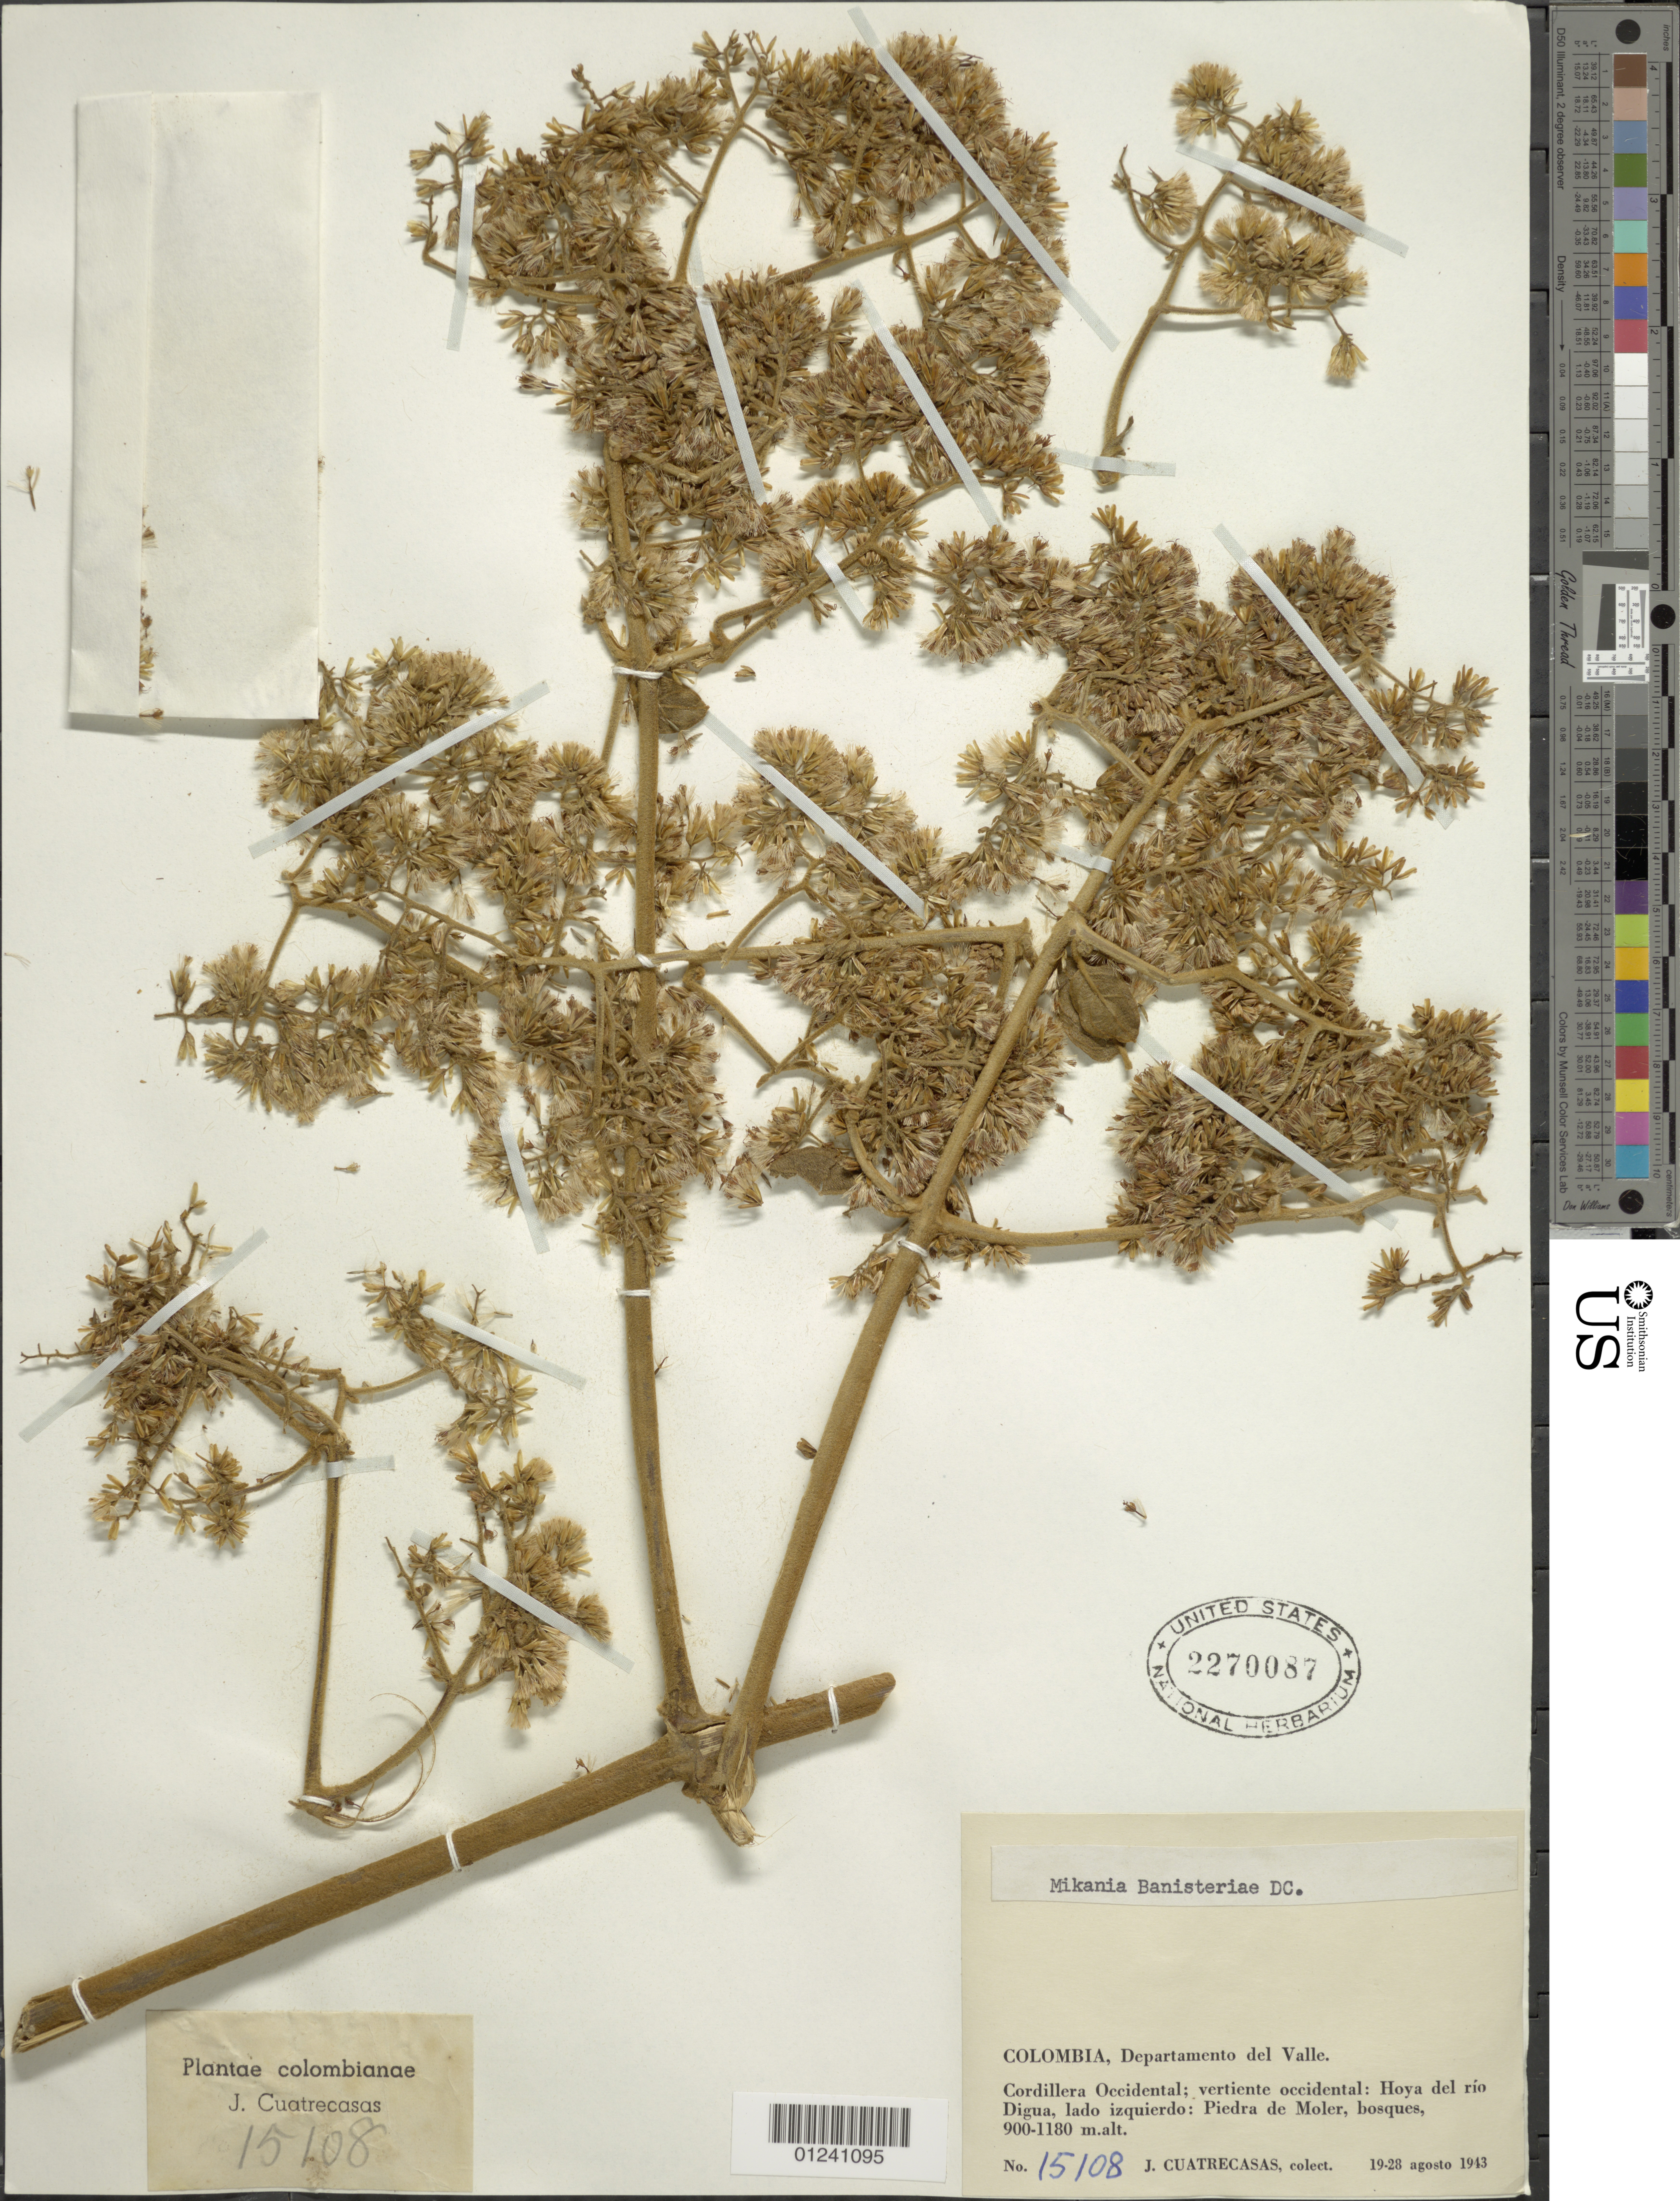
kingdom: Plantae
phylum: Tracheophyta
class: Magnoliopsida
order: Asterales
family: Asteraceae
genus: Mikania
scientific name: Mikania banisteriae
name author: DC.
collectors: J. Cuatrecasas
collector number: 15108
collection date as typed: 19 Aug 1943 to 28 Aug 1943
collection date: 1943-08-19/1943-08-28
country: Colombia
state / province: Valle del Cauca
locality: Cordillera Occidental, Vertiente Occidental, Hoya del Rio Digua, Lado Izquierdo, Piedra de Moler.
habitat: bosques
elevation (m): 900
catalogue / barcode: US 2270087